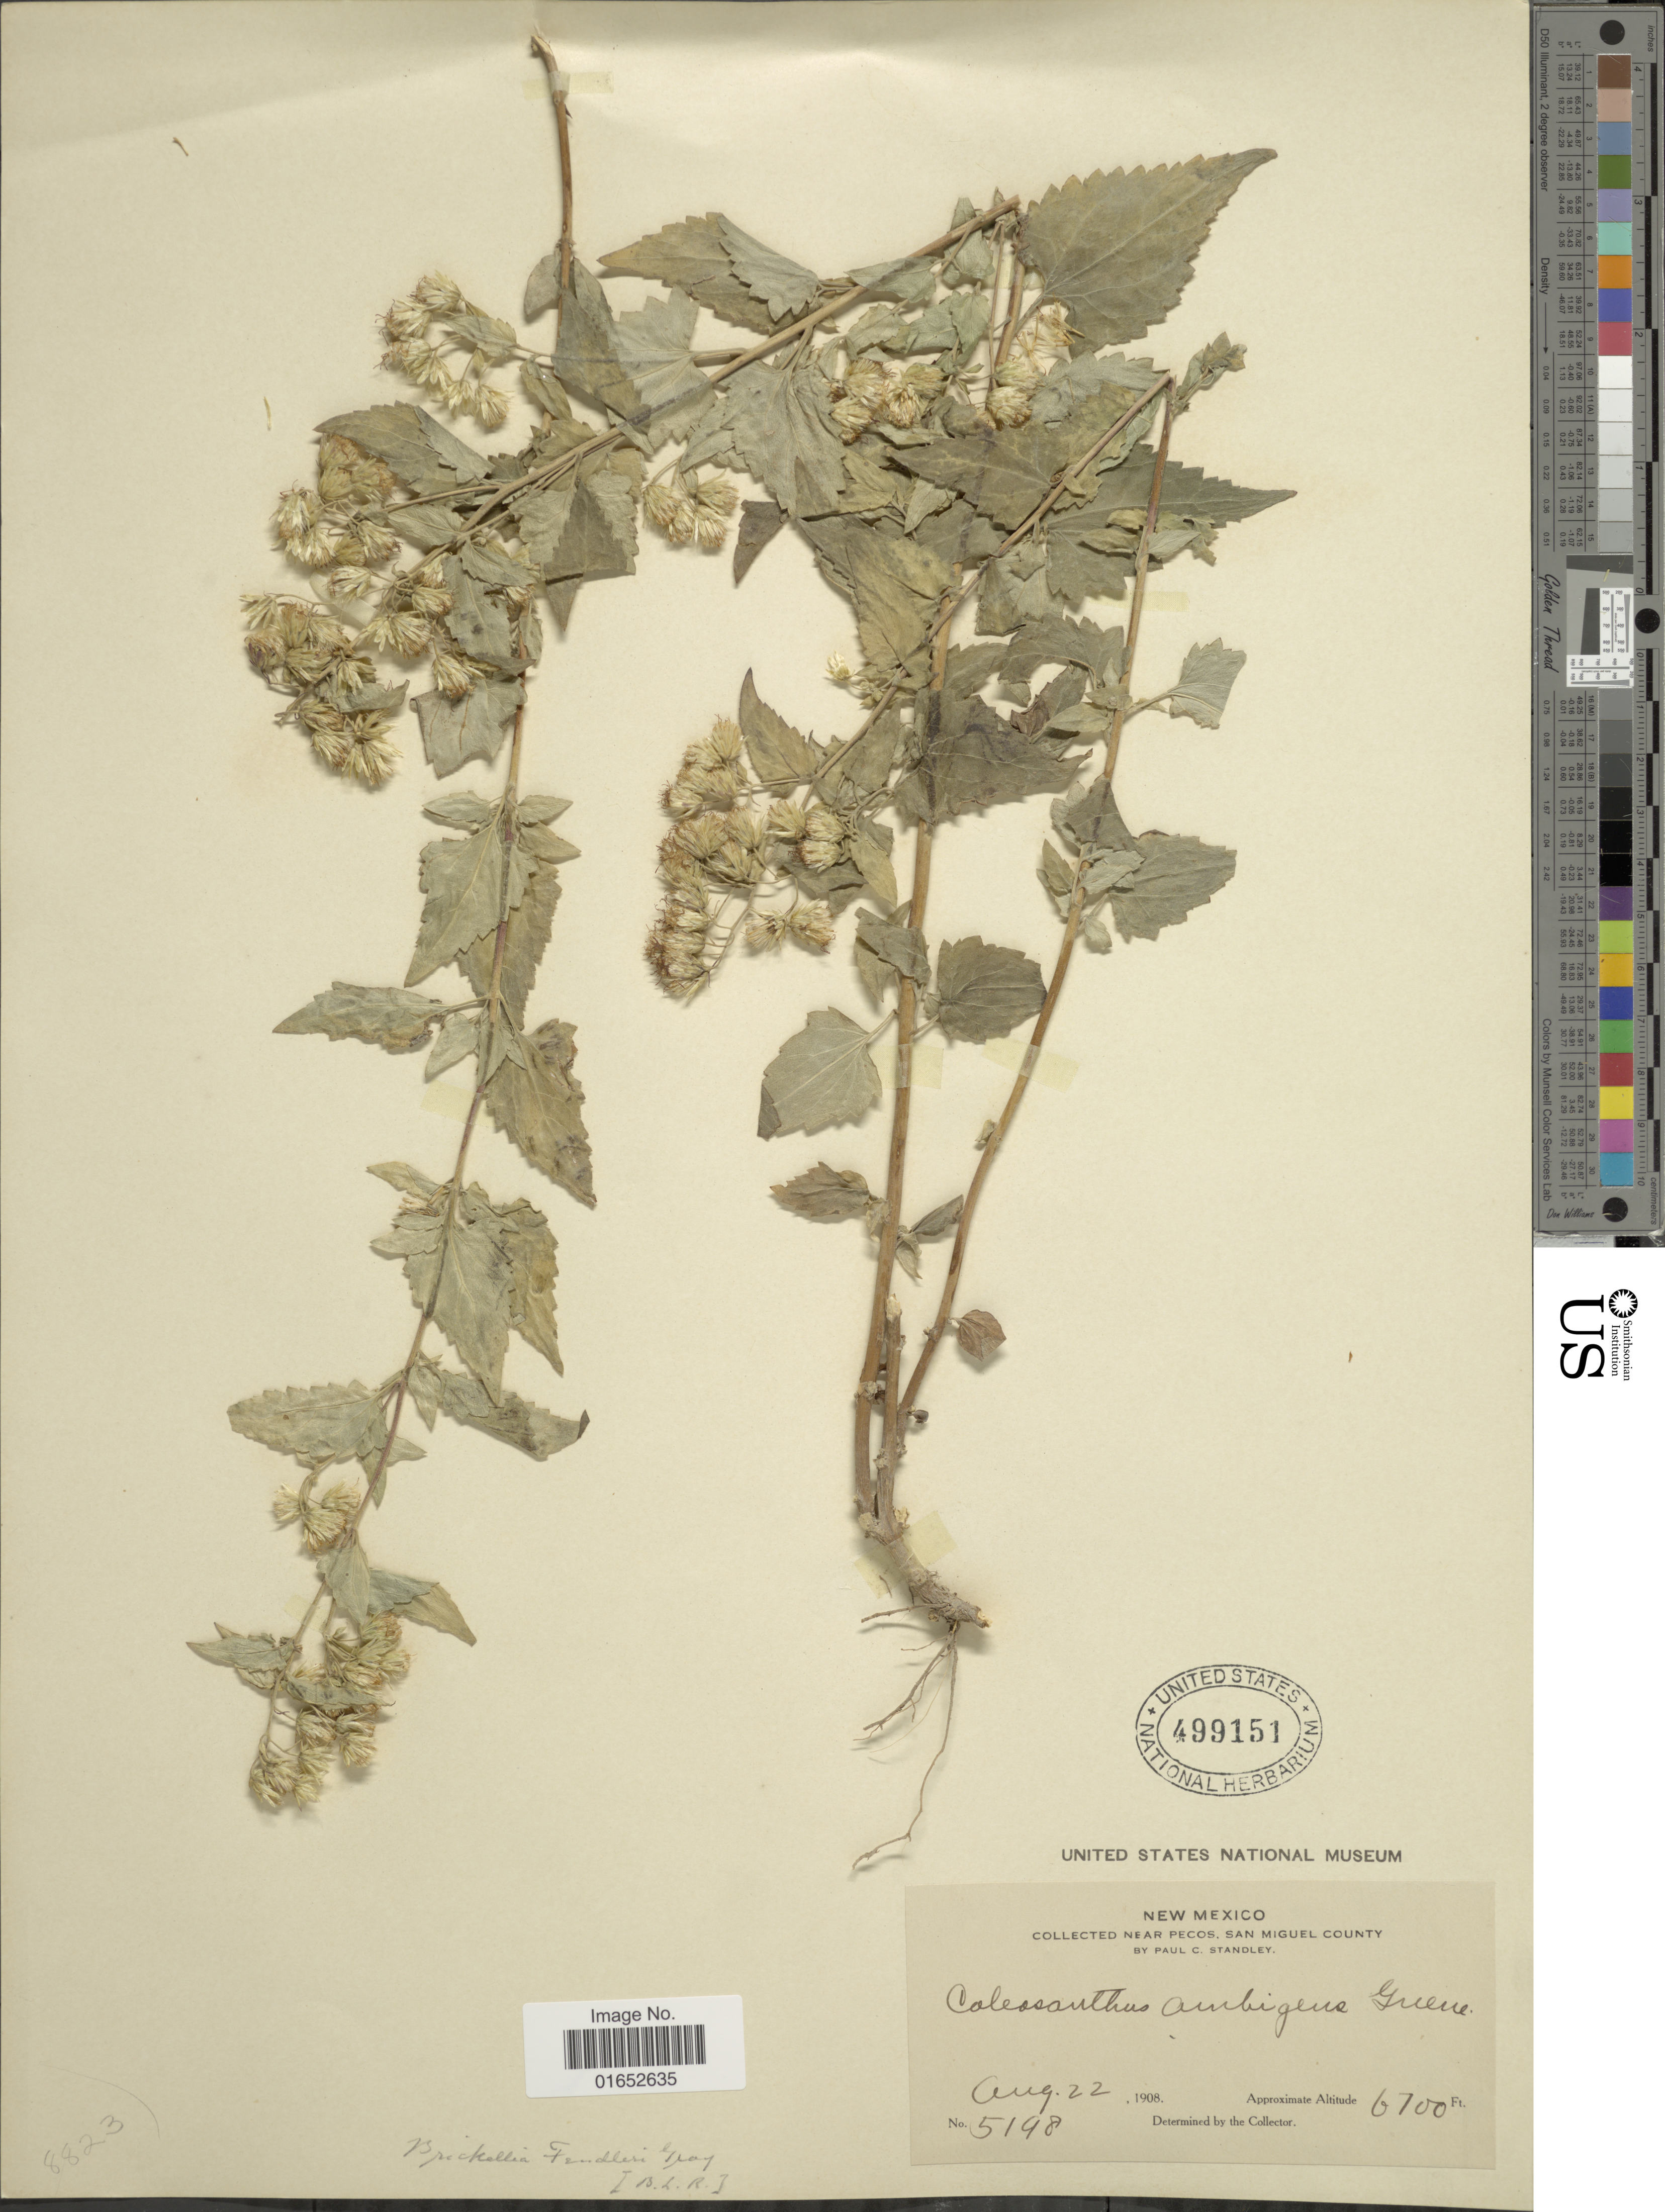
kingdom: Plantae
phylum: Tracheophyta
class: Magnoliopsida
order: Asterales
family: Asteraceae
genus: Brickelliastrum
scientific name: Brickelliastrum fendleri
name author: (A. Gray) R.M. King & H. Rob.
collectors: P. C. Standley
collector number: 5198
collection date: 1908-08-22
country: United States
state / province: New Mexico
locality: Near Pecos, San Miguel County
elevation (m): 2042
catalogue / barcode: US 499151